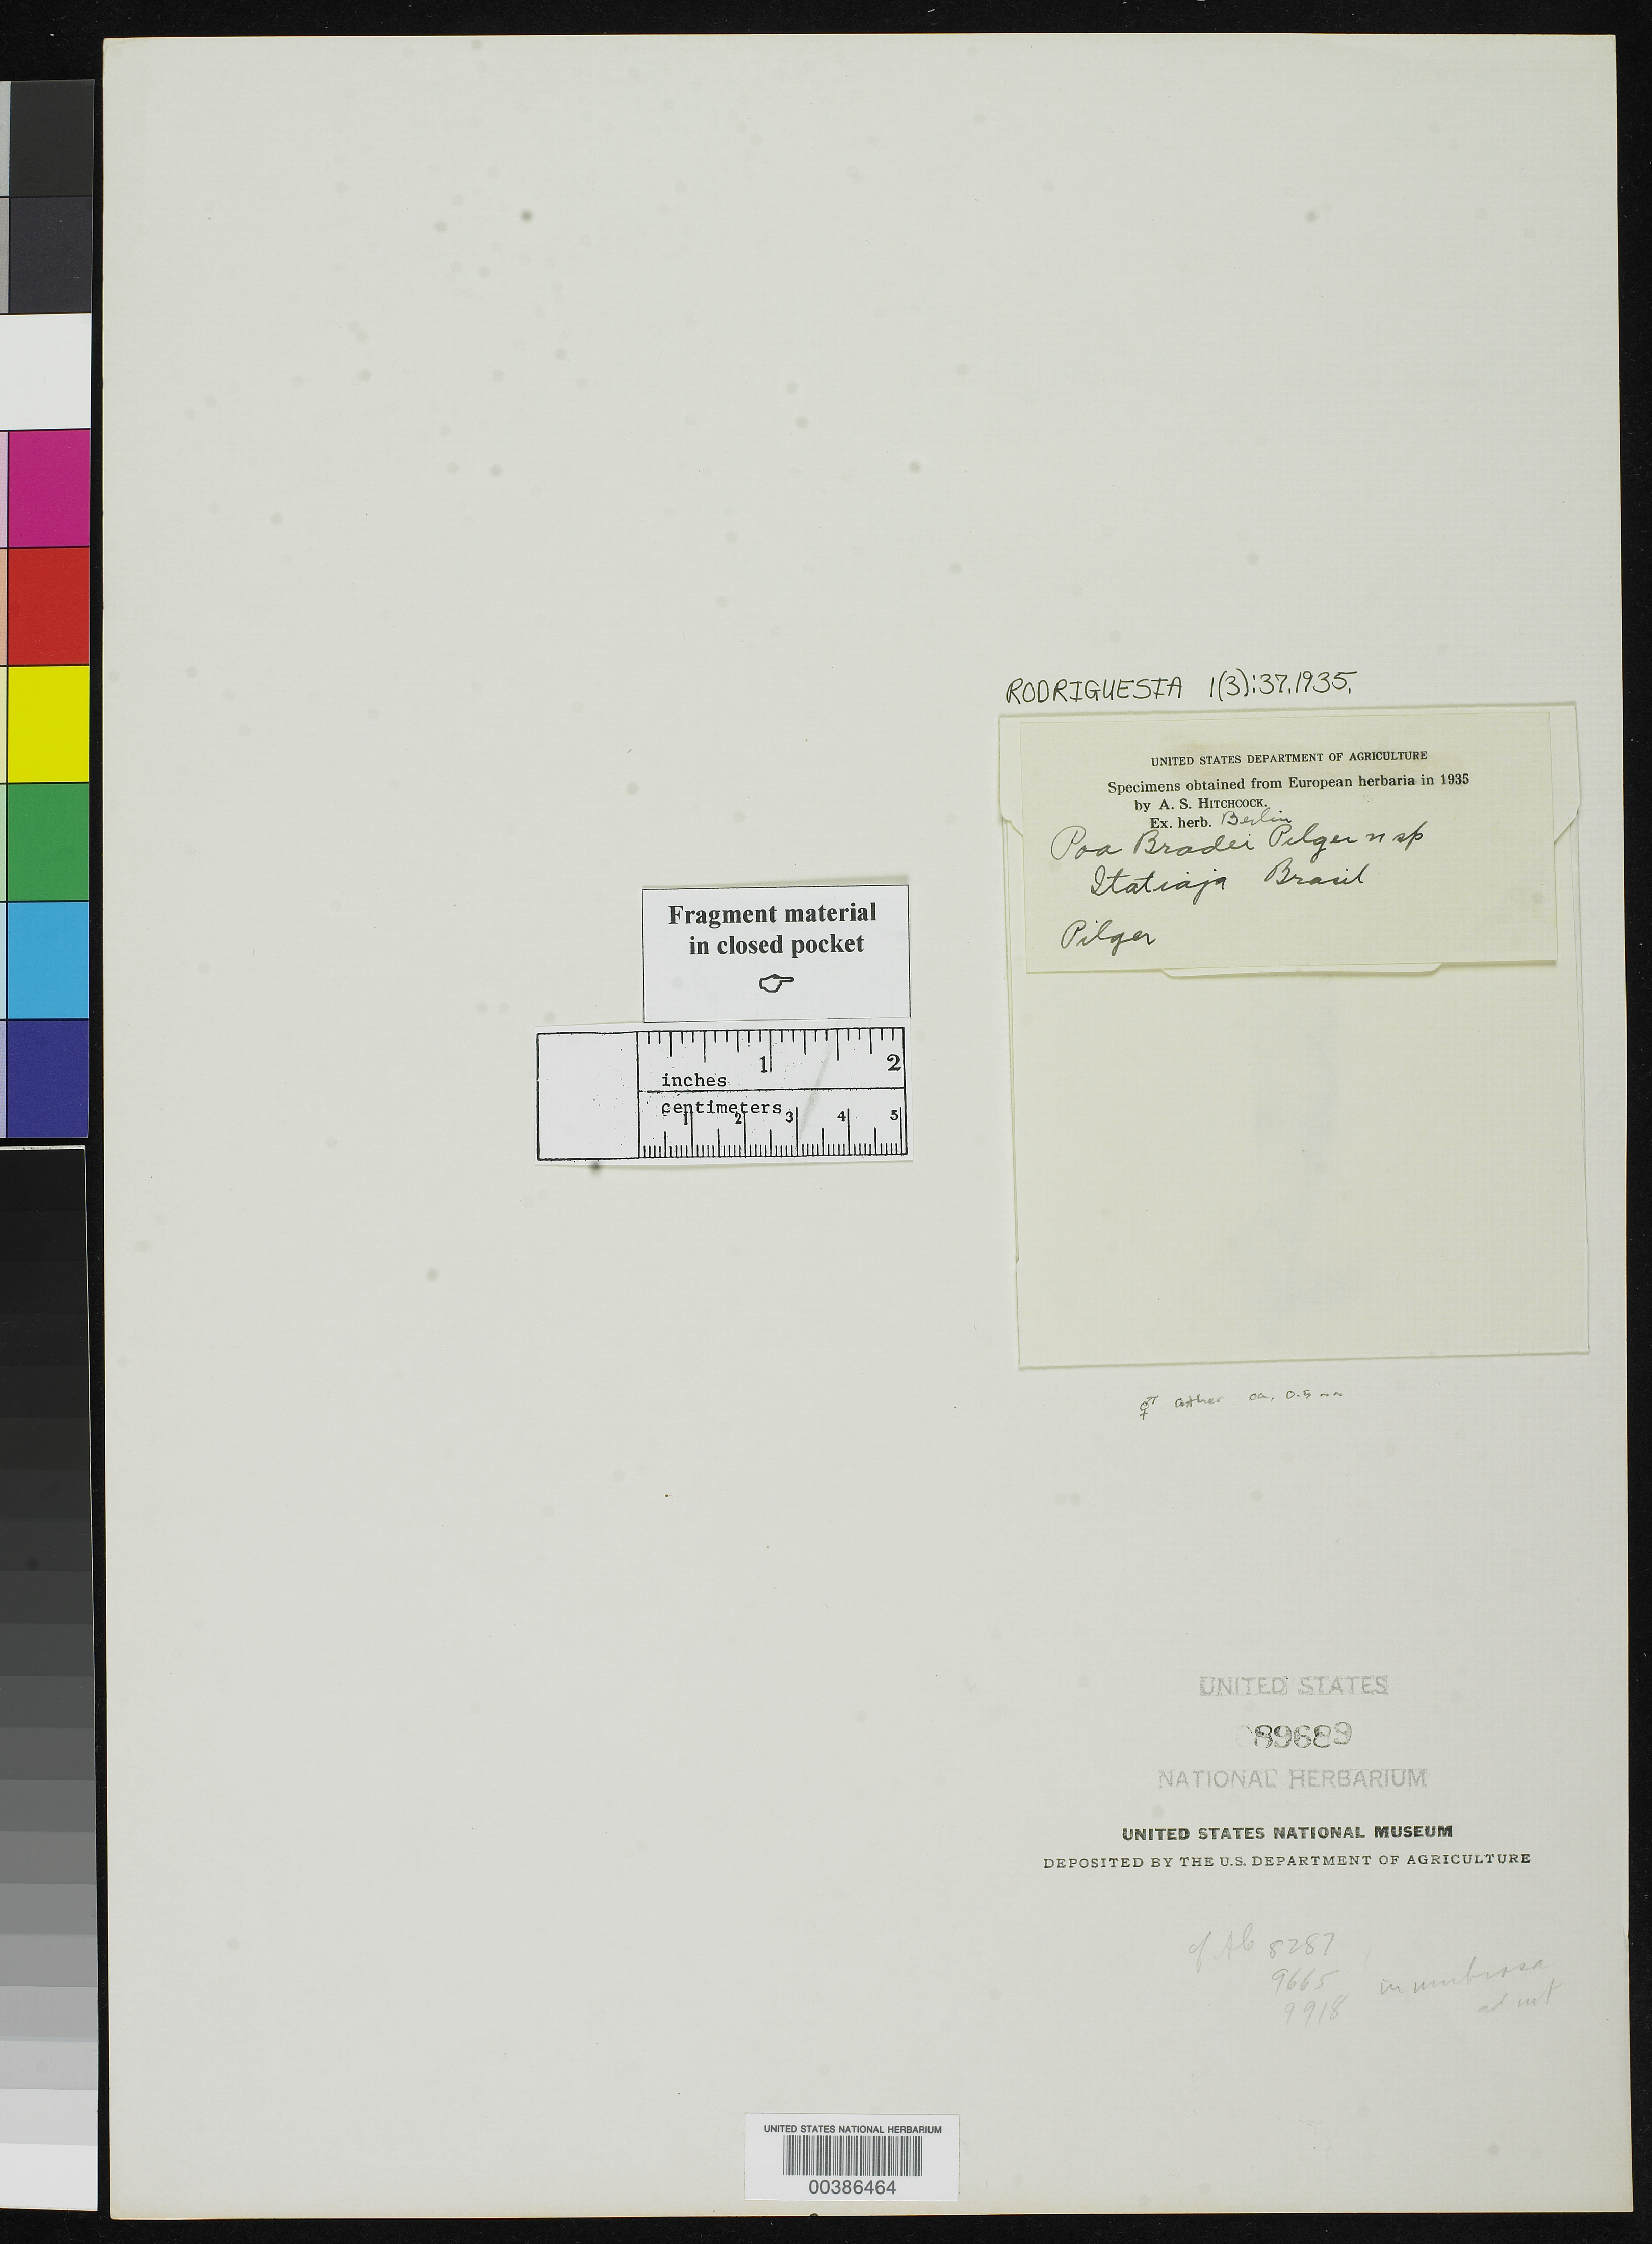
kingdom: Plantae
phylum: Tracheophyta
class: Liliopsida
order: Poales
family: Poaceae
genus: Poa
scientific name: Poa bradei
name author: Pilg.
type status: Type Fragment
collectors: R. K. F. Pilger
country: Brazil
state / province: Rio de Janeiro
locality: Itatiaya.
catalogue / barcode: US 89689